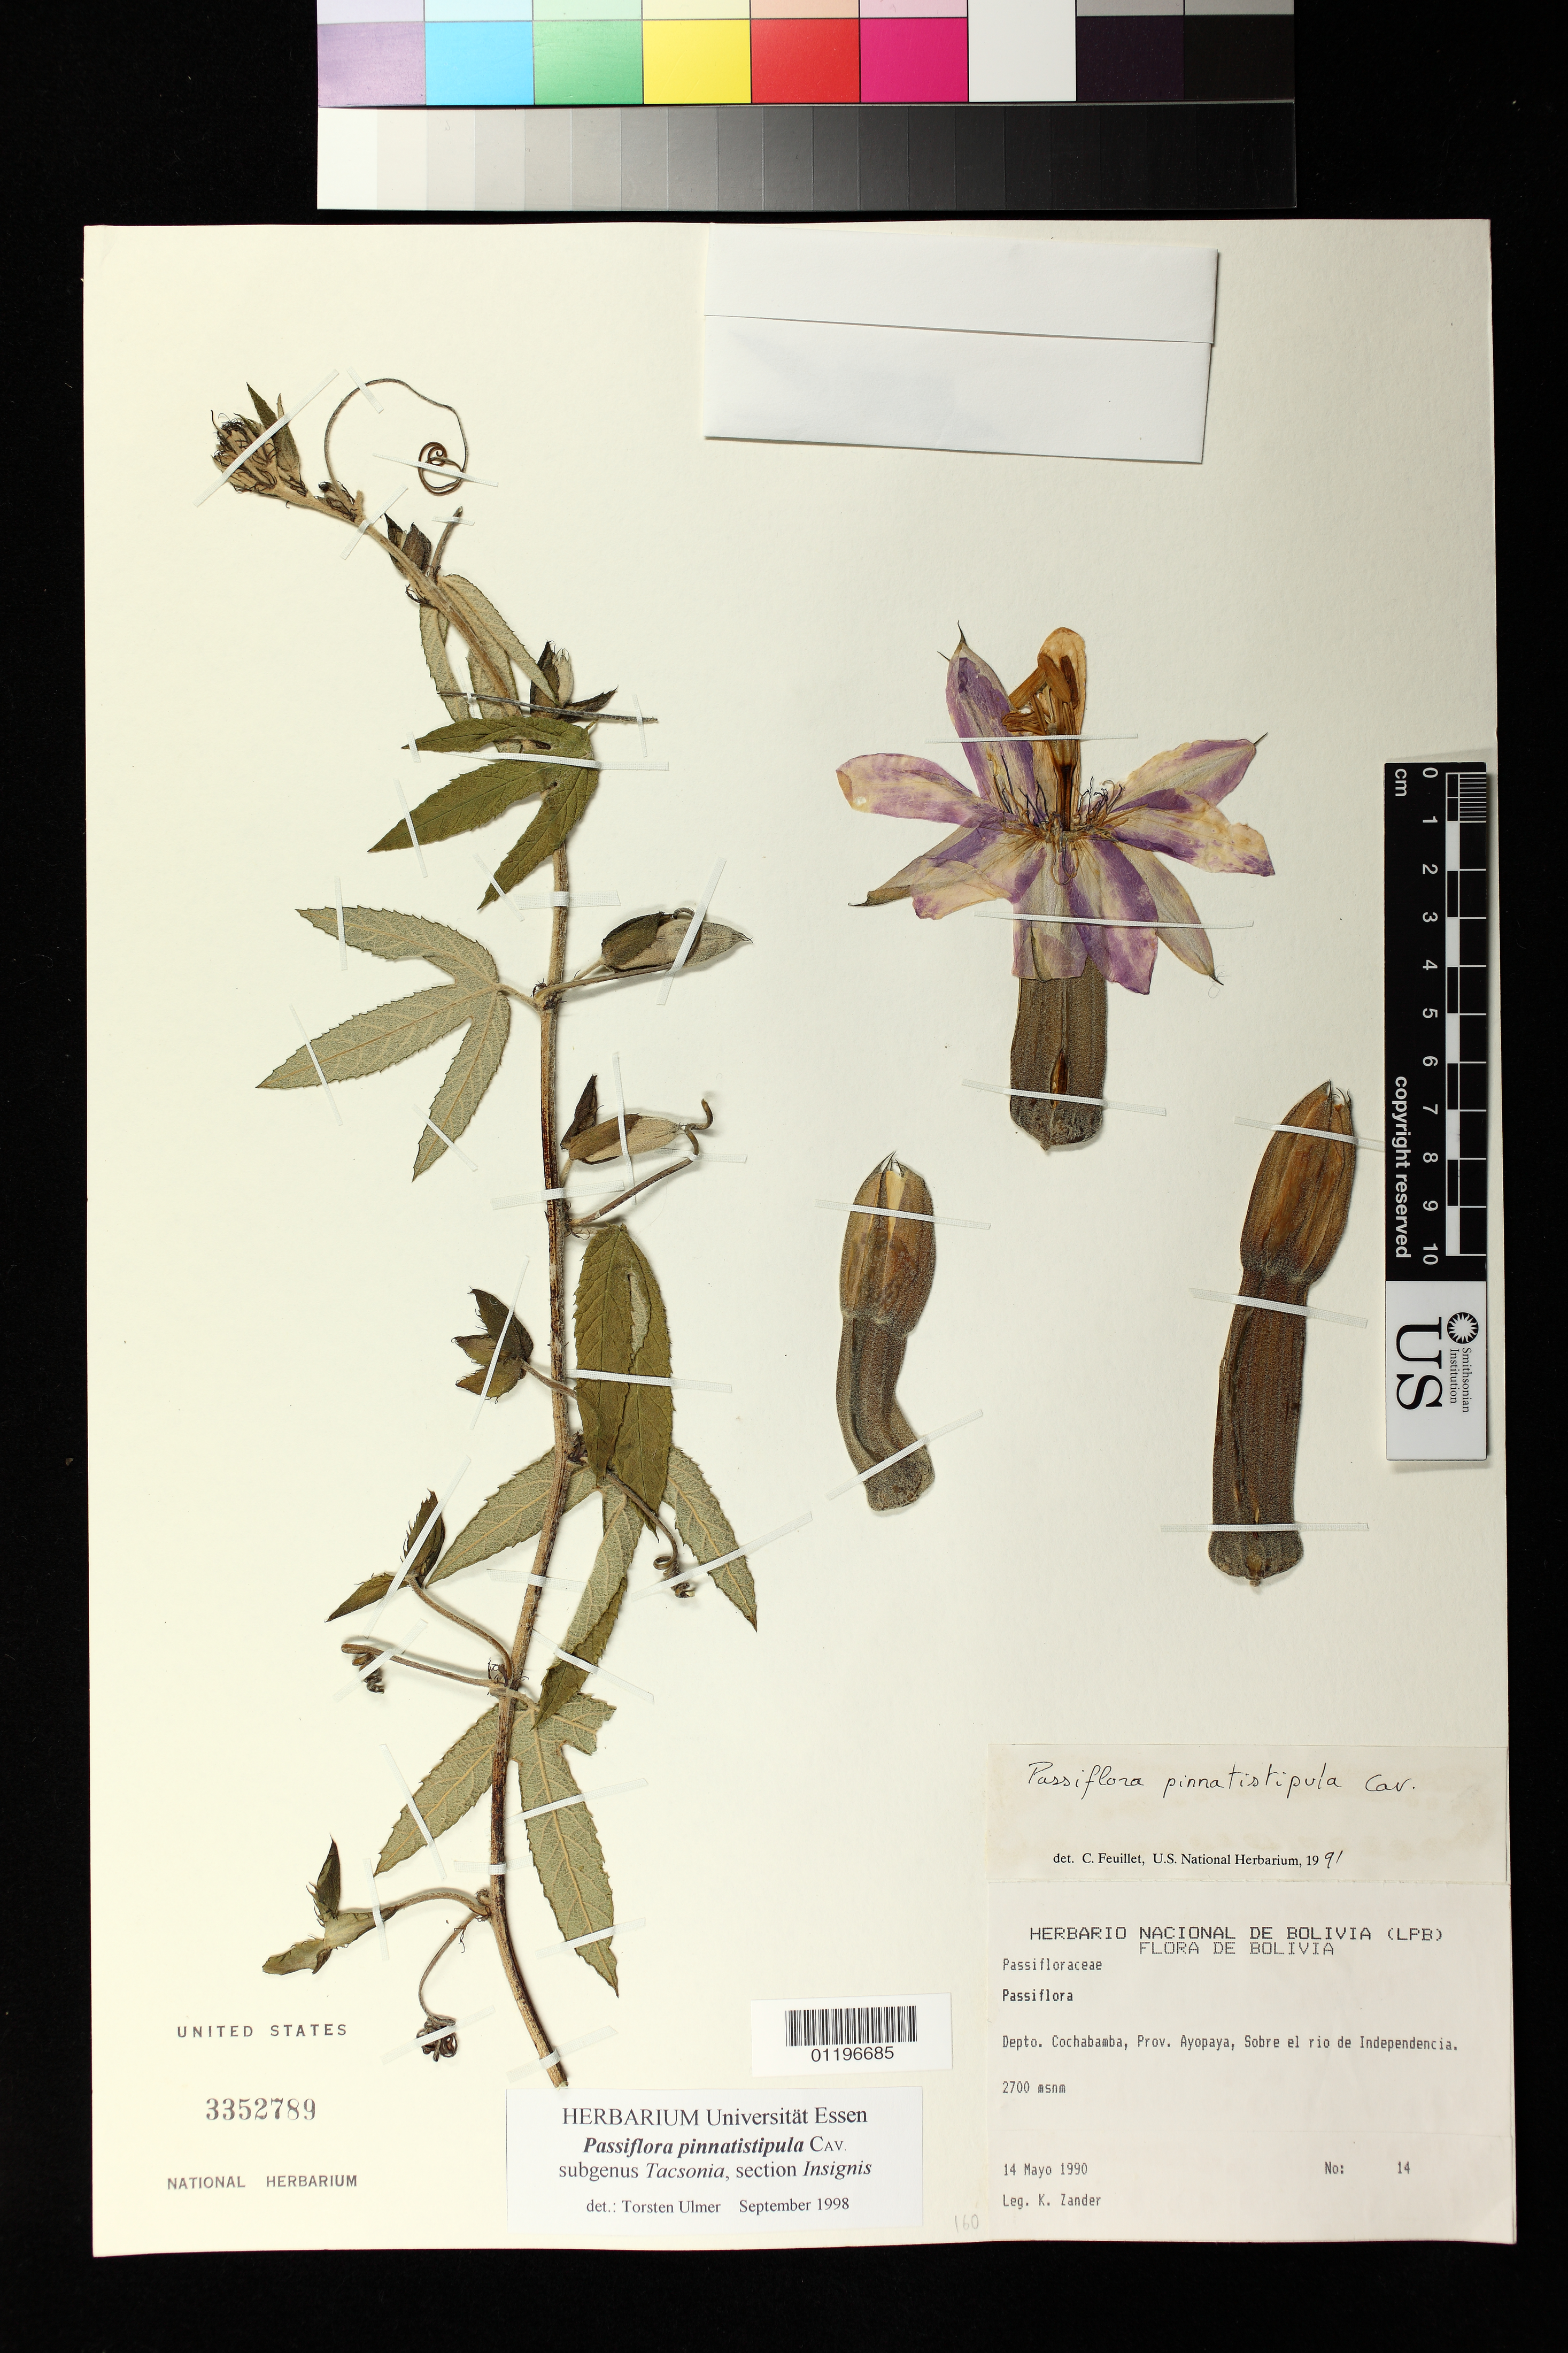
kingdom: Plantae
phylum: Tracheophyta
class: Magnoliopsida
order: Malpighiales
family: Passifloraceae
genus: Passiflora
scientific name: Passiflora fimbriatistipula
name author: Harms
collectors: K. Zander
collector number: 14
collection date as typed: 14 May 1990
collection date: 1990-05-14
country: Bolivia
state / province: Cochabamba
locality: Departamento Cochabamba, Provincias Ayopaya, Sobre el rio de Independencia.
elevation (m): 2700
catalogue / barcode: US 3352789